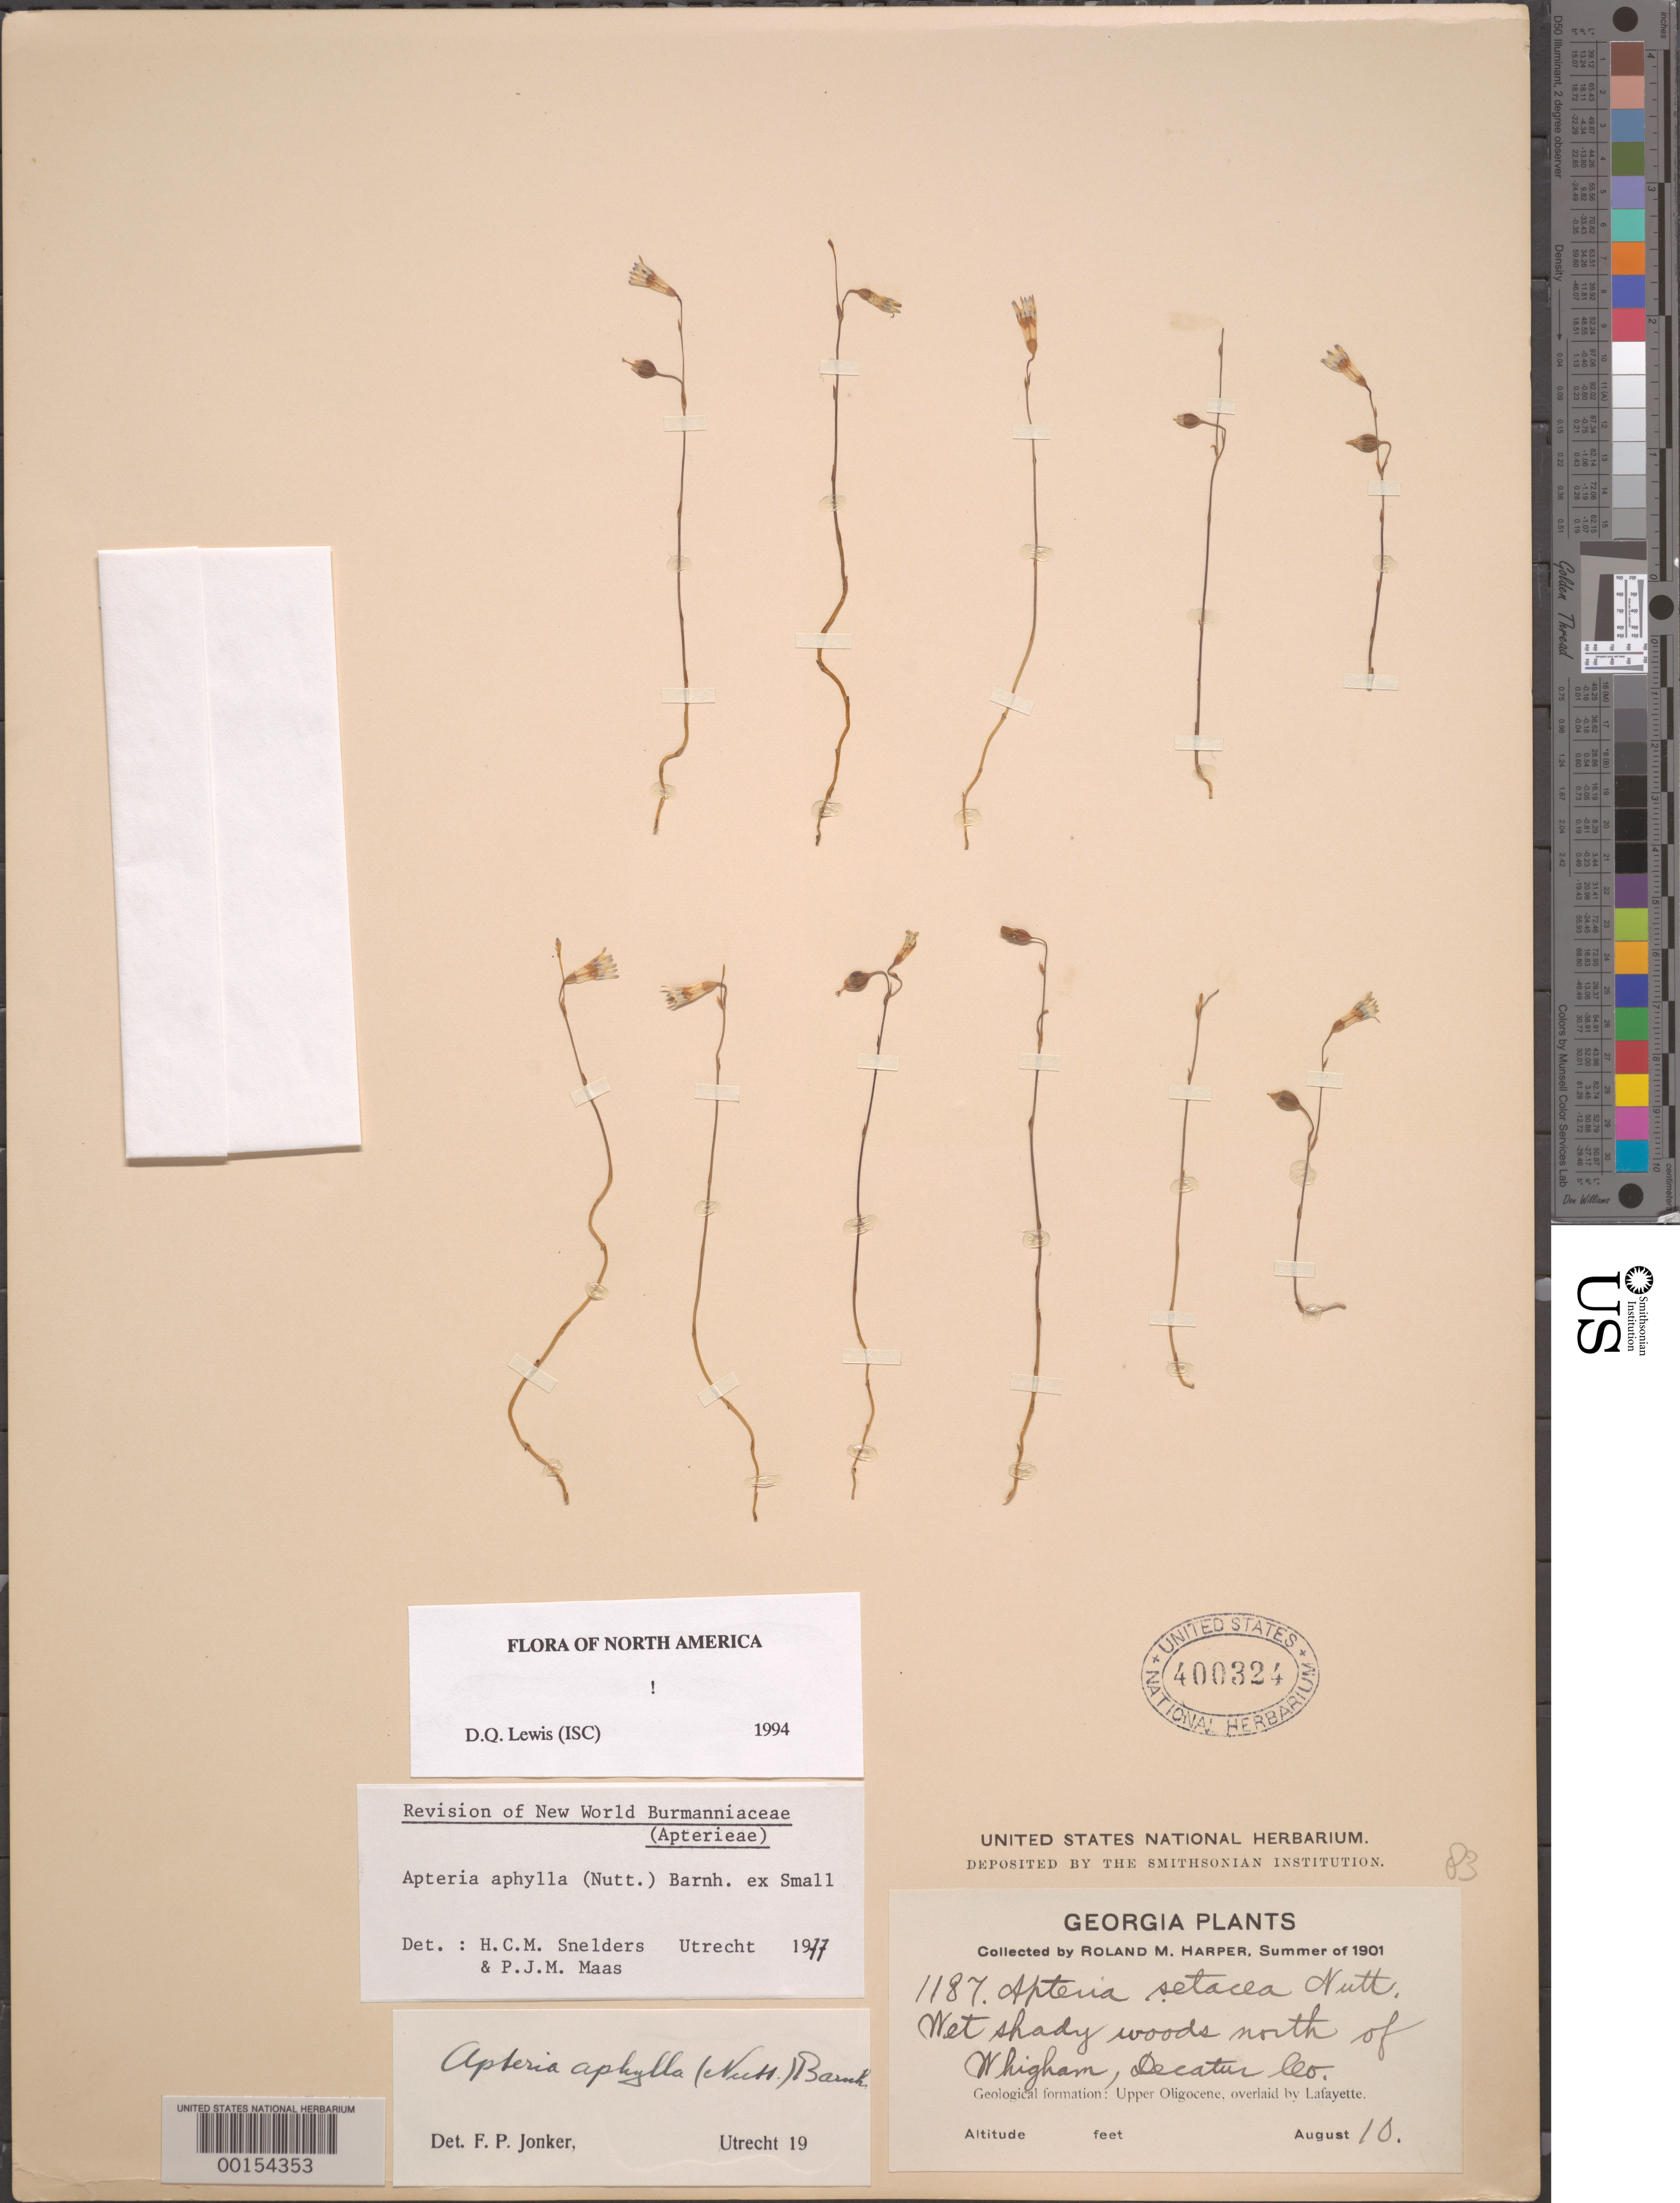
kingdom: Plantae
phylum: Tracheophyta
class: Liliopsida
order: Dioscoreales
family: Burmanniaceae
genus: Apteria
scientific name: Apteria aphylla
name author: (Nutt.) Barnhart ex Small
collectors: R. M. Harper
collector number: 1187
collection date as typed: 10 Aug 1901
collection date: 1901-08-10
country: United States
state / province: Georgia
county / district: Decatur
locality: N of whigham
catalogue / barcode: US 400324